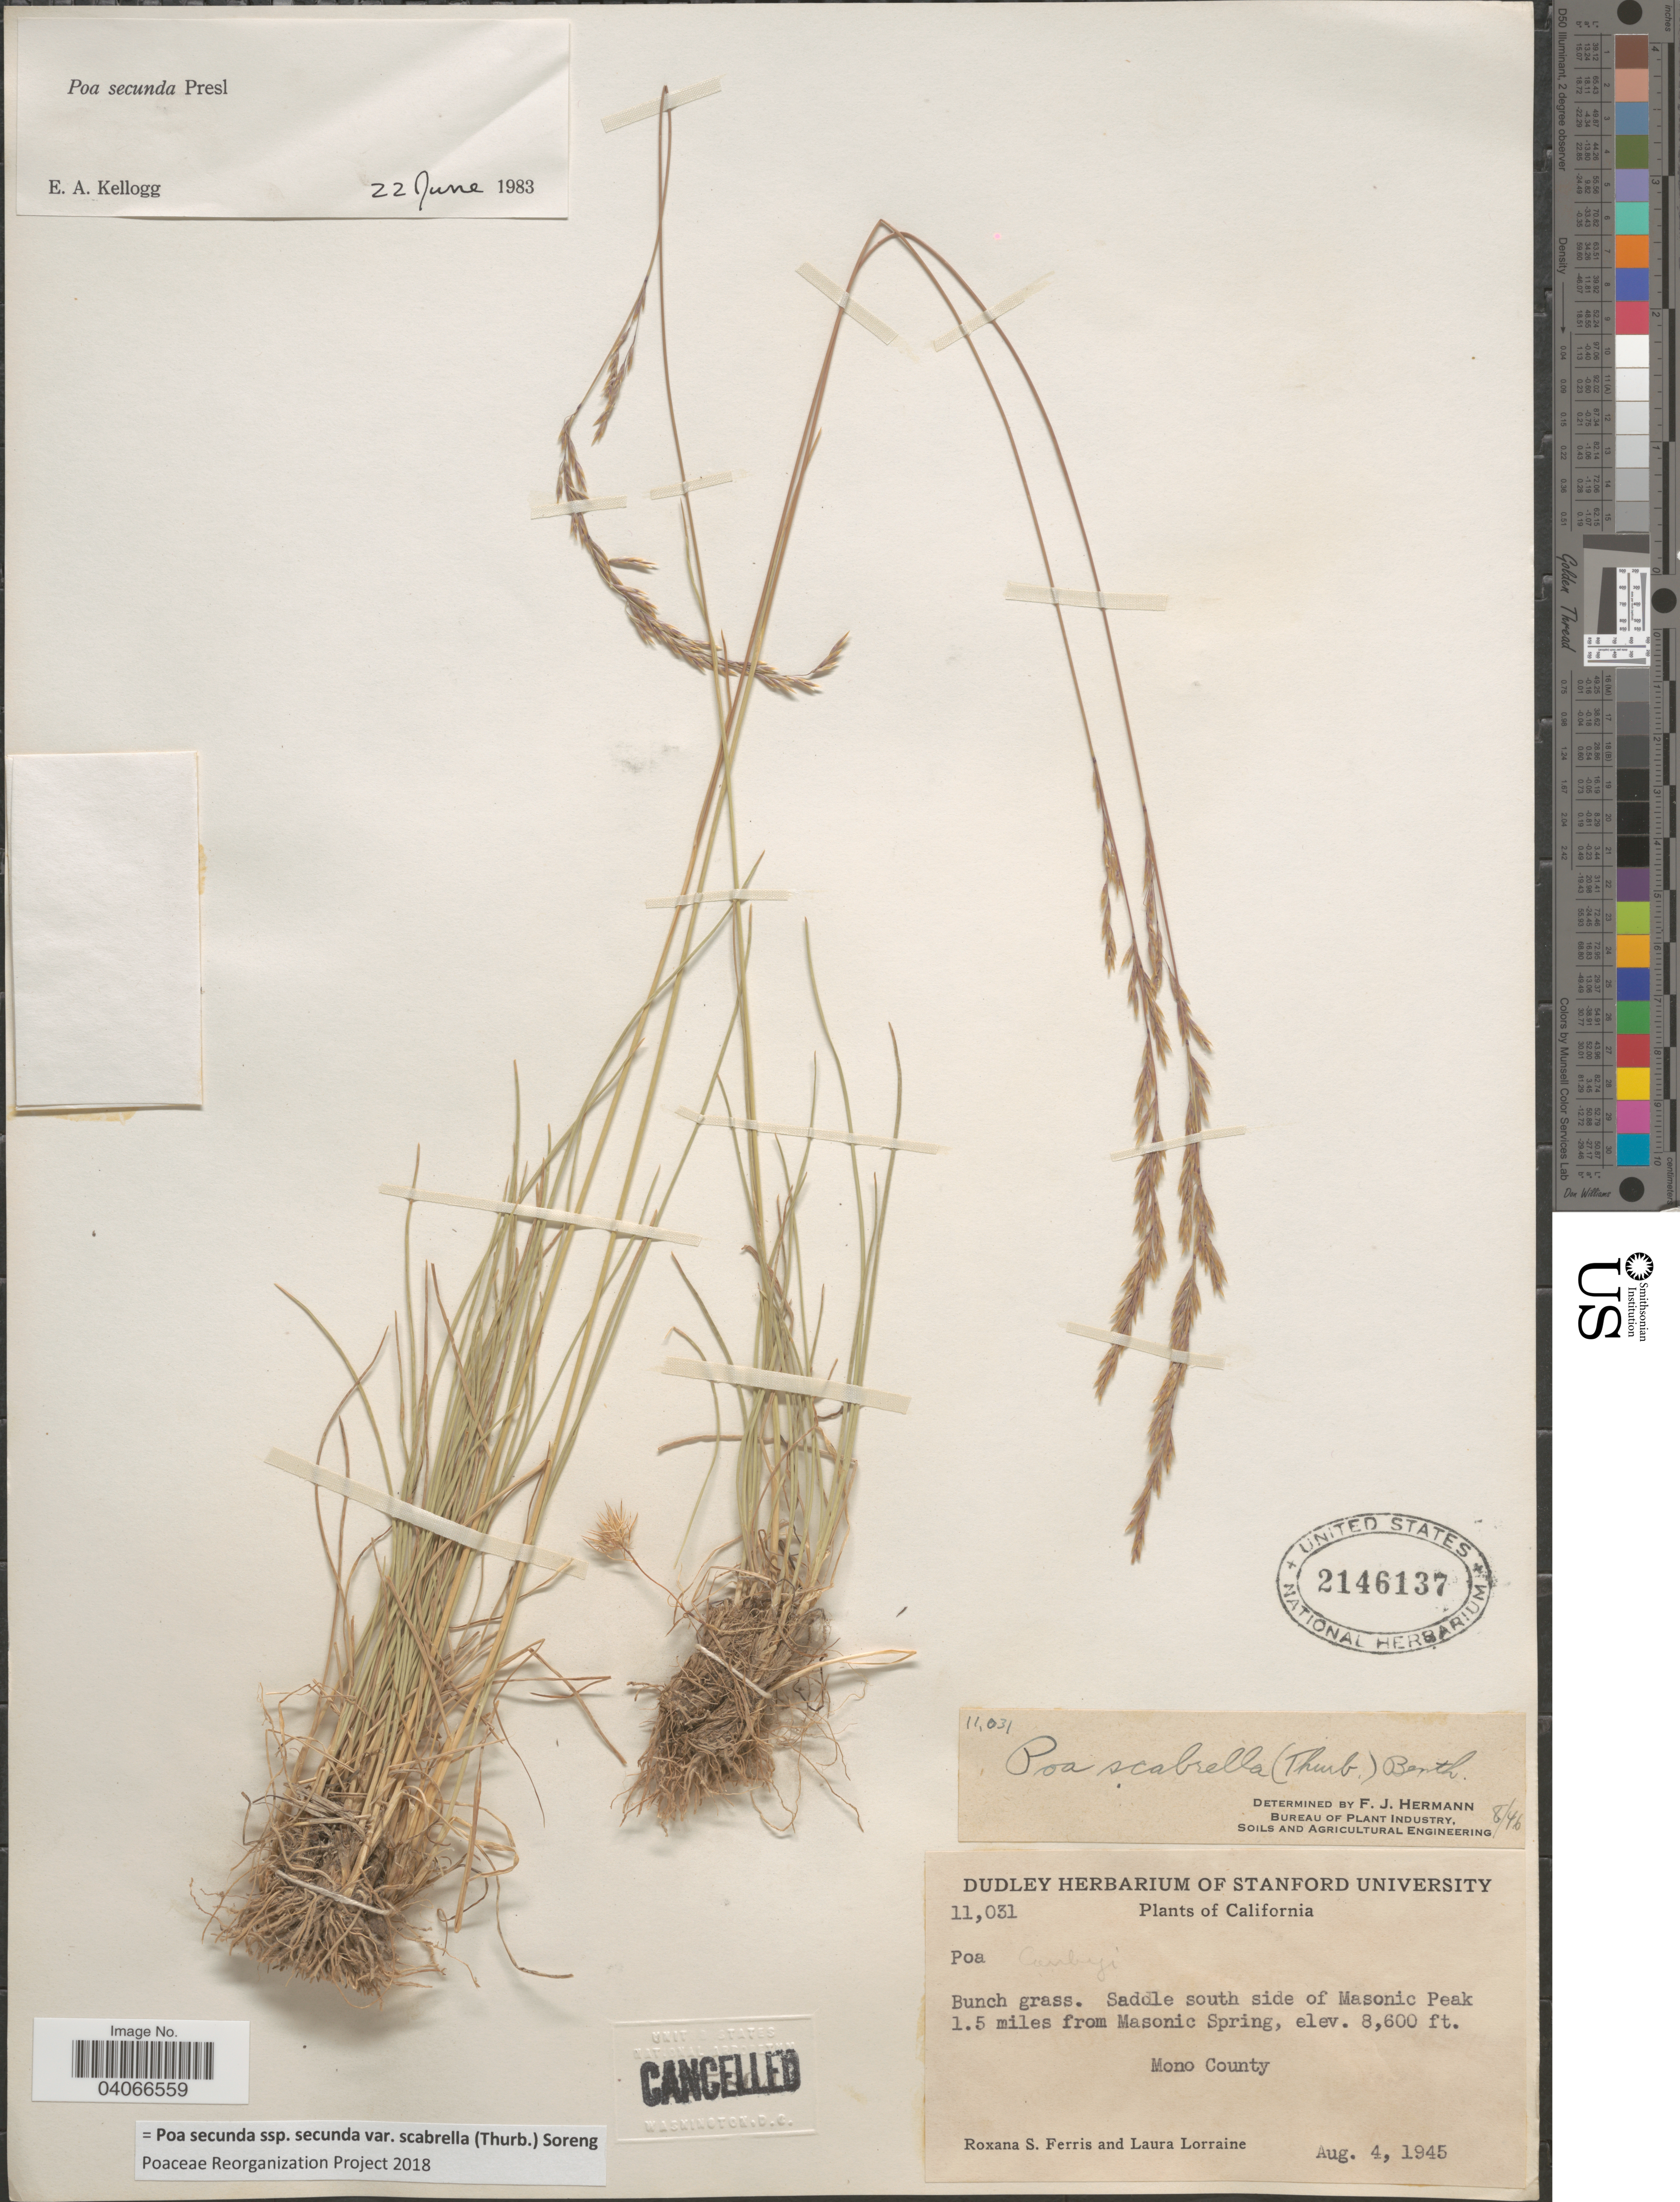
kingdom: Plantae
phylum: Tracheophyta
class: Liliopsida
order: Poales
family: Poaceae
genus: Poa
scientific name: Poa secunda subsp. secunda var. scabrella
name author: (Thurb.) Soreng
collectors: R. S. Ferris & L. Lorraine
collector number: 11031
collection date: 1945-08-04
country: United States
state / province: California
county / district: Mono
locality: Saddle south side of Masonic Peak 1.5 miles from Masonic Spring. Mono County.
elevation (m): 2621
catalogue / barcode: US 2146137